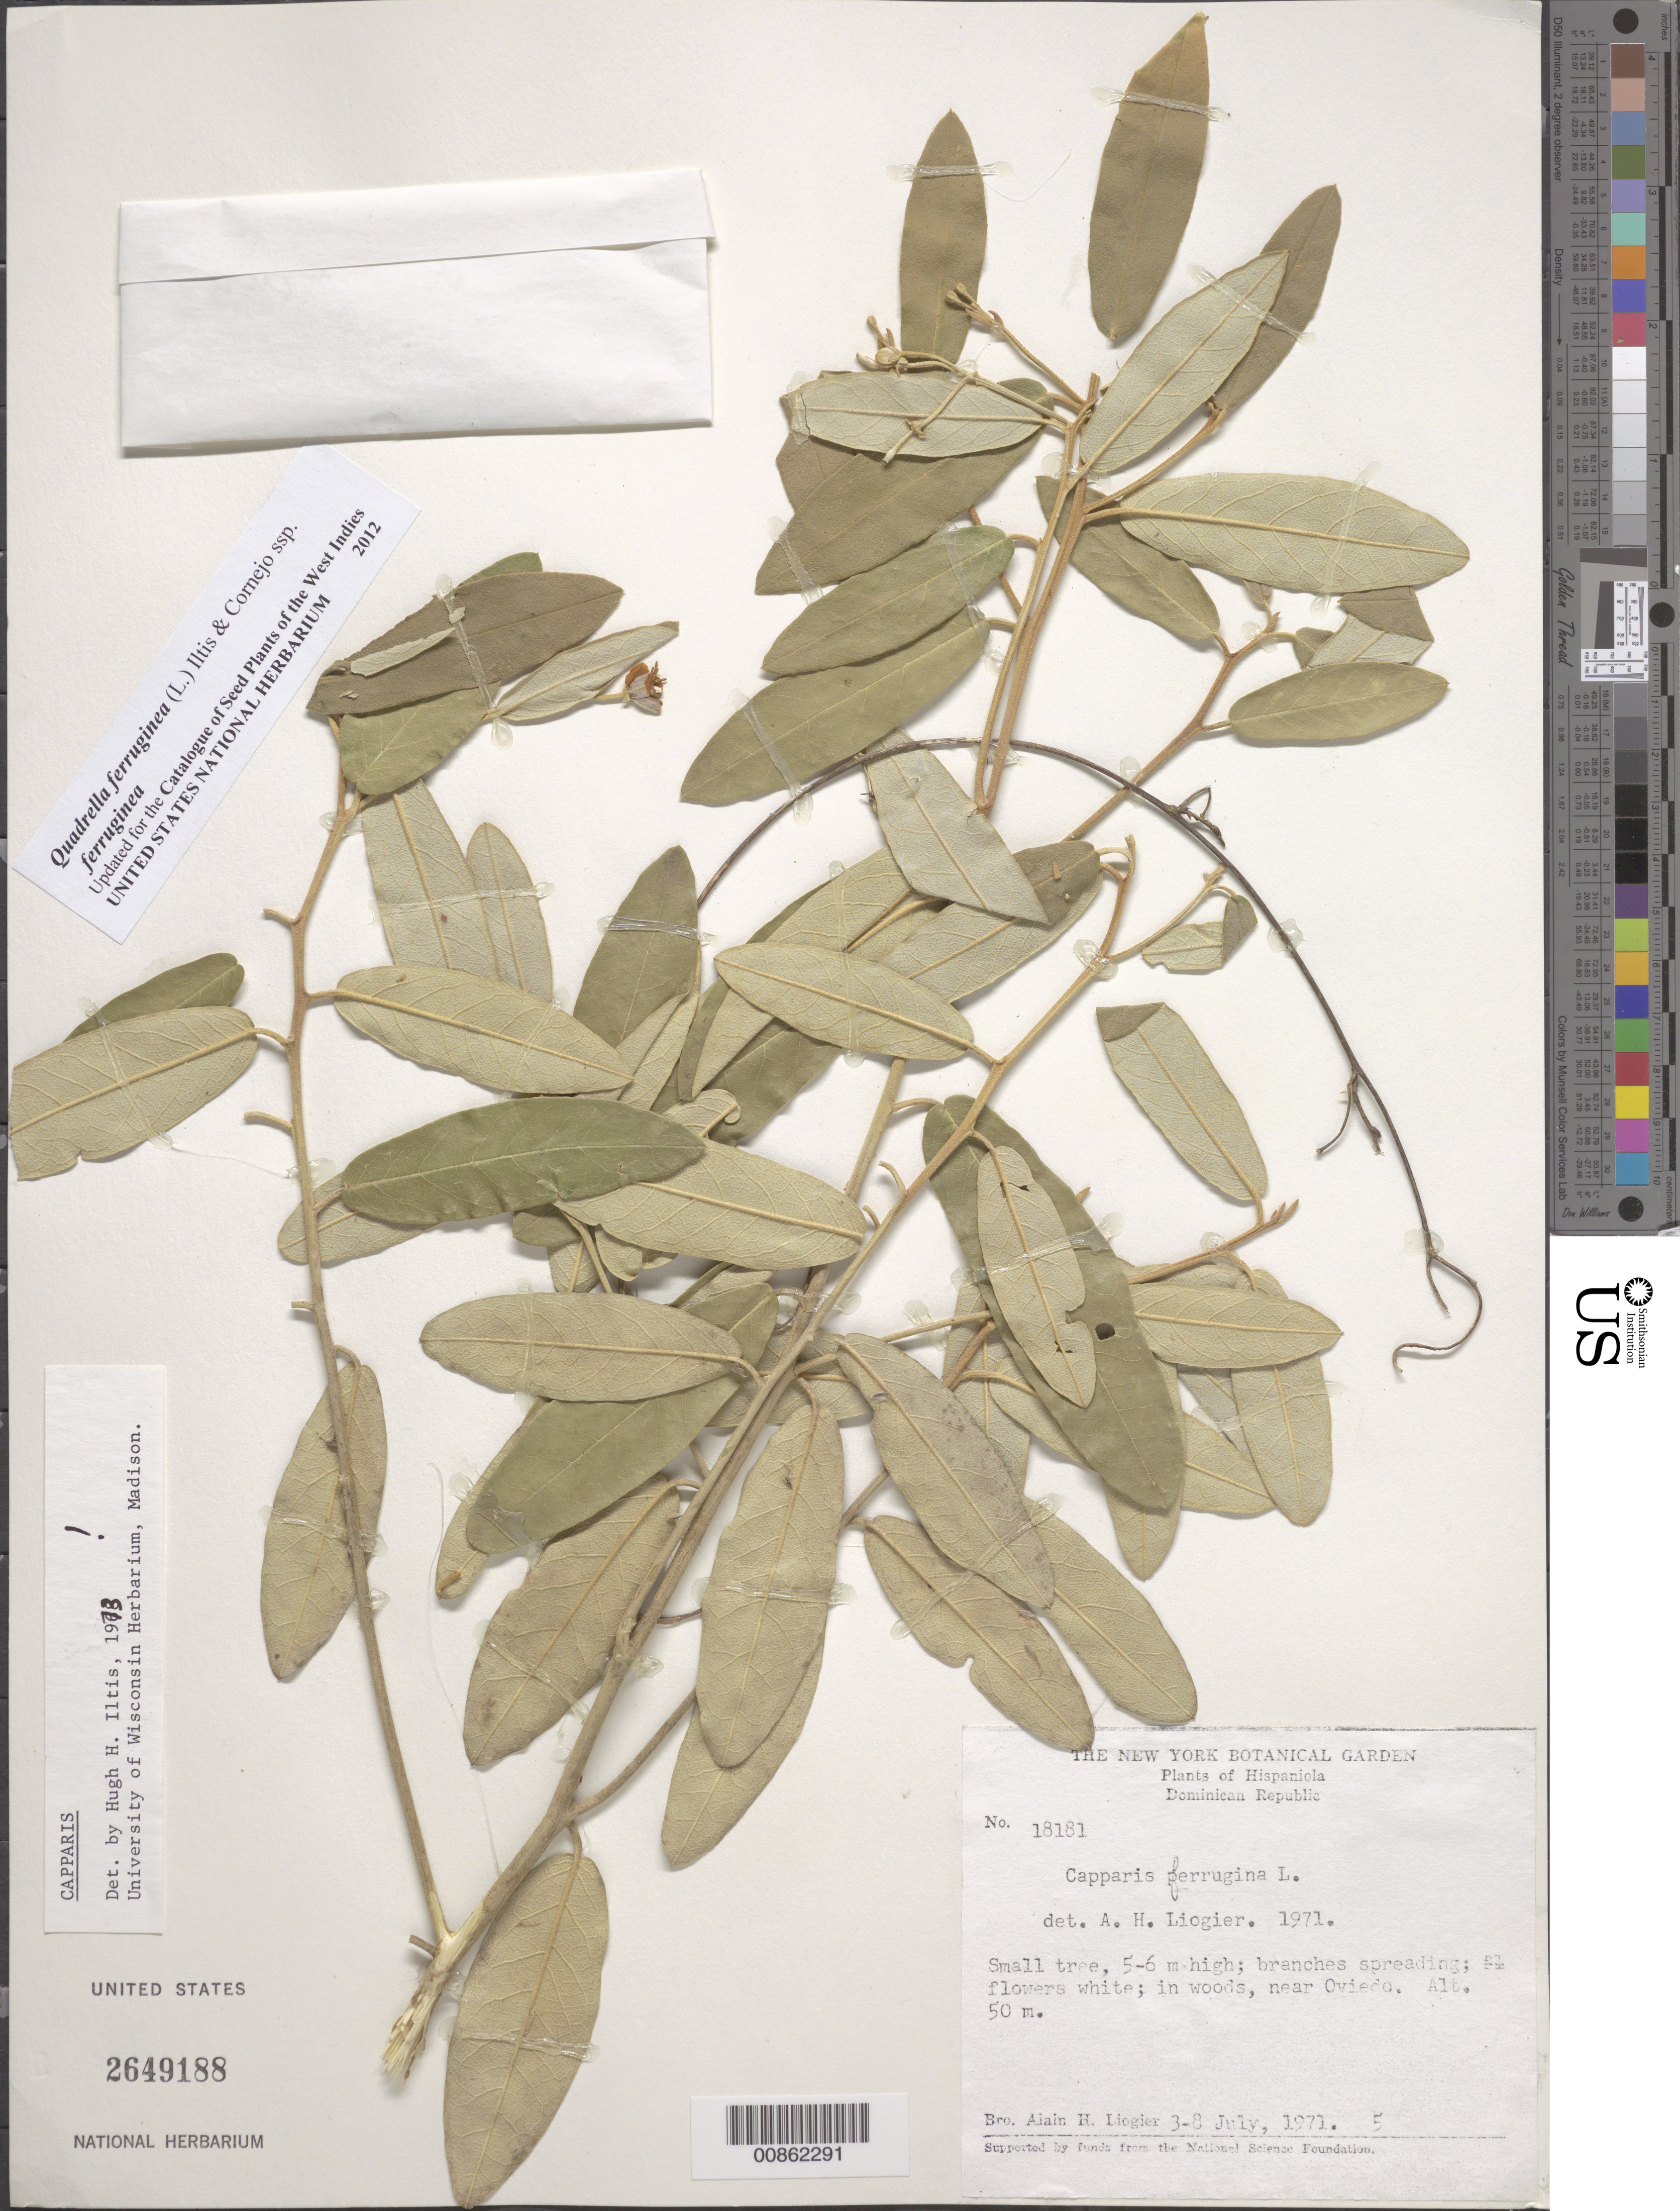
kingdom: Plantae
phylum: Tracheophyta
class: Magnoliopsida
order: Brassicales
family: Capparaceae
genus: Quadrella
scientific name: Quadrella ferruginea subsp. ferruginea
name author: (L.) Cornejo & Iltis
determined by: Iltis, Hugh Hellmut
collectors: A. H. Liogier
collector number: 18181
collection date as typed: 03 Jul 1971 to 08 Jul 1971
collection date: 1971-07-03/1971-07-08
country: Dominican Republic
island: Hispaniola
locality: Near Oviedo.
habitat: In woods.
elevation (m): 50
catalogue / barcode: US 2649188